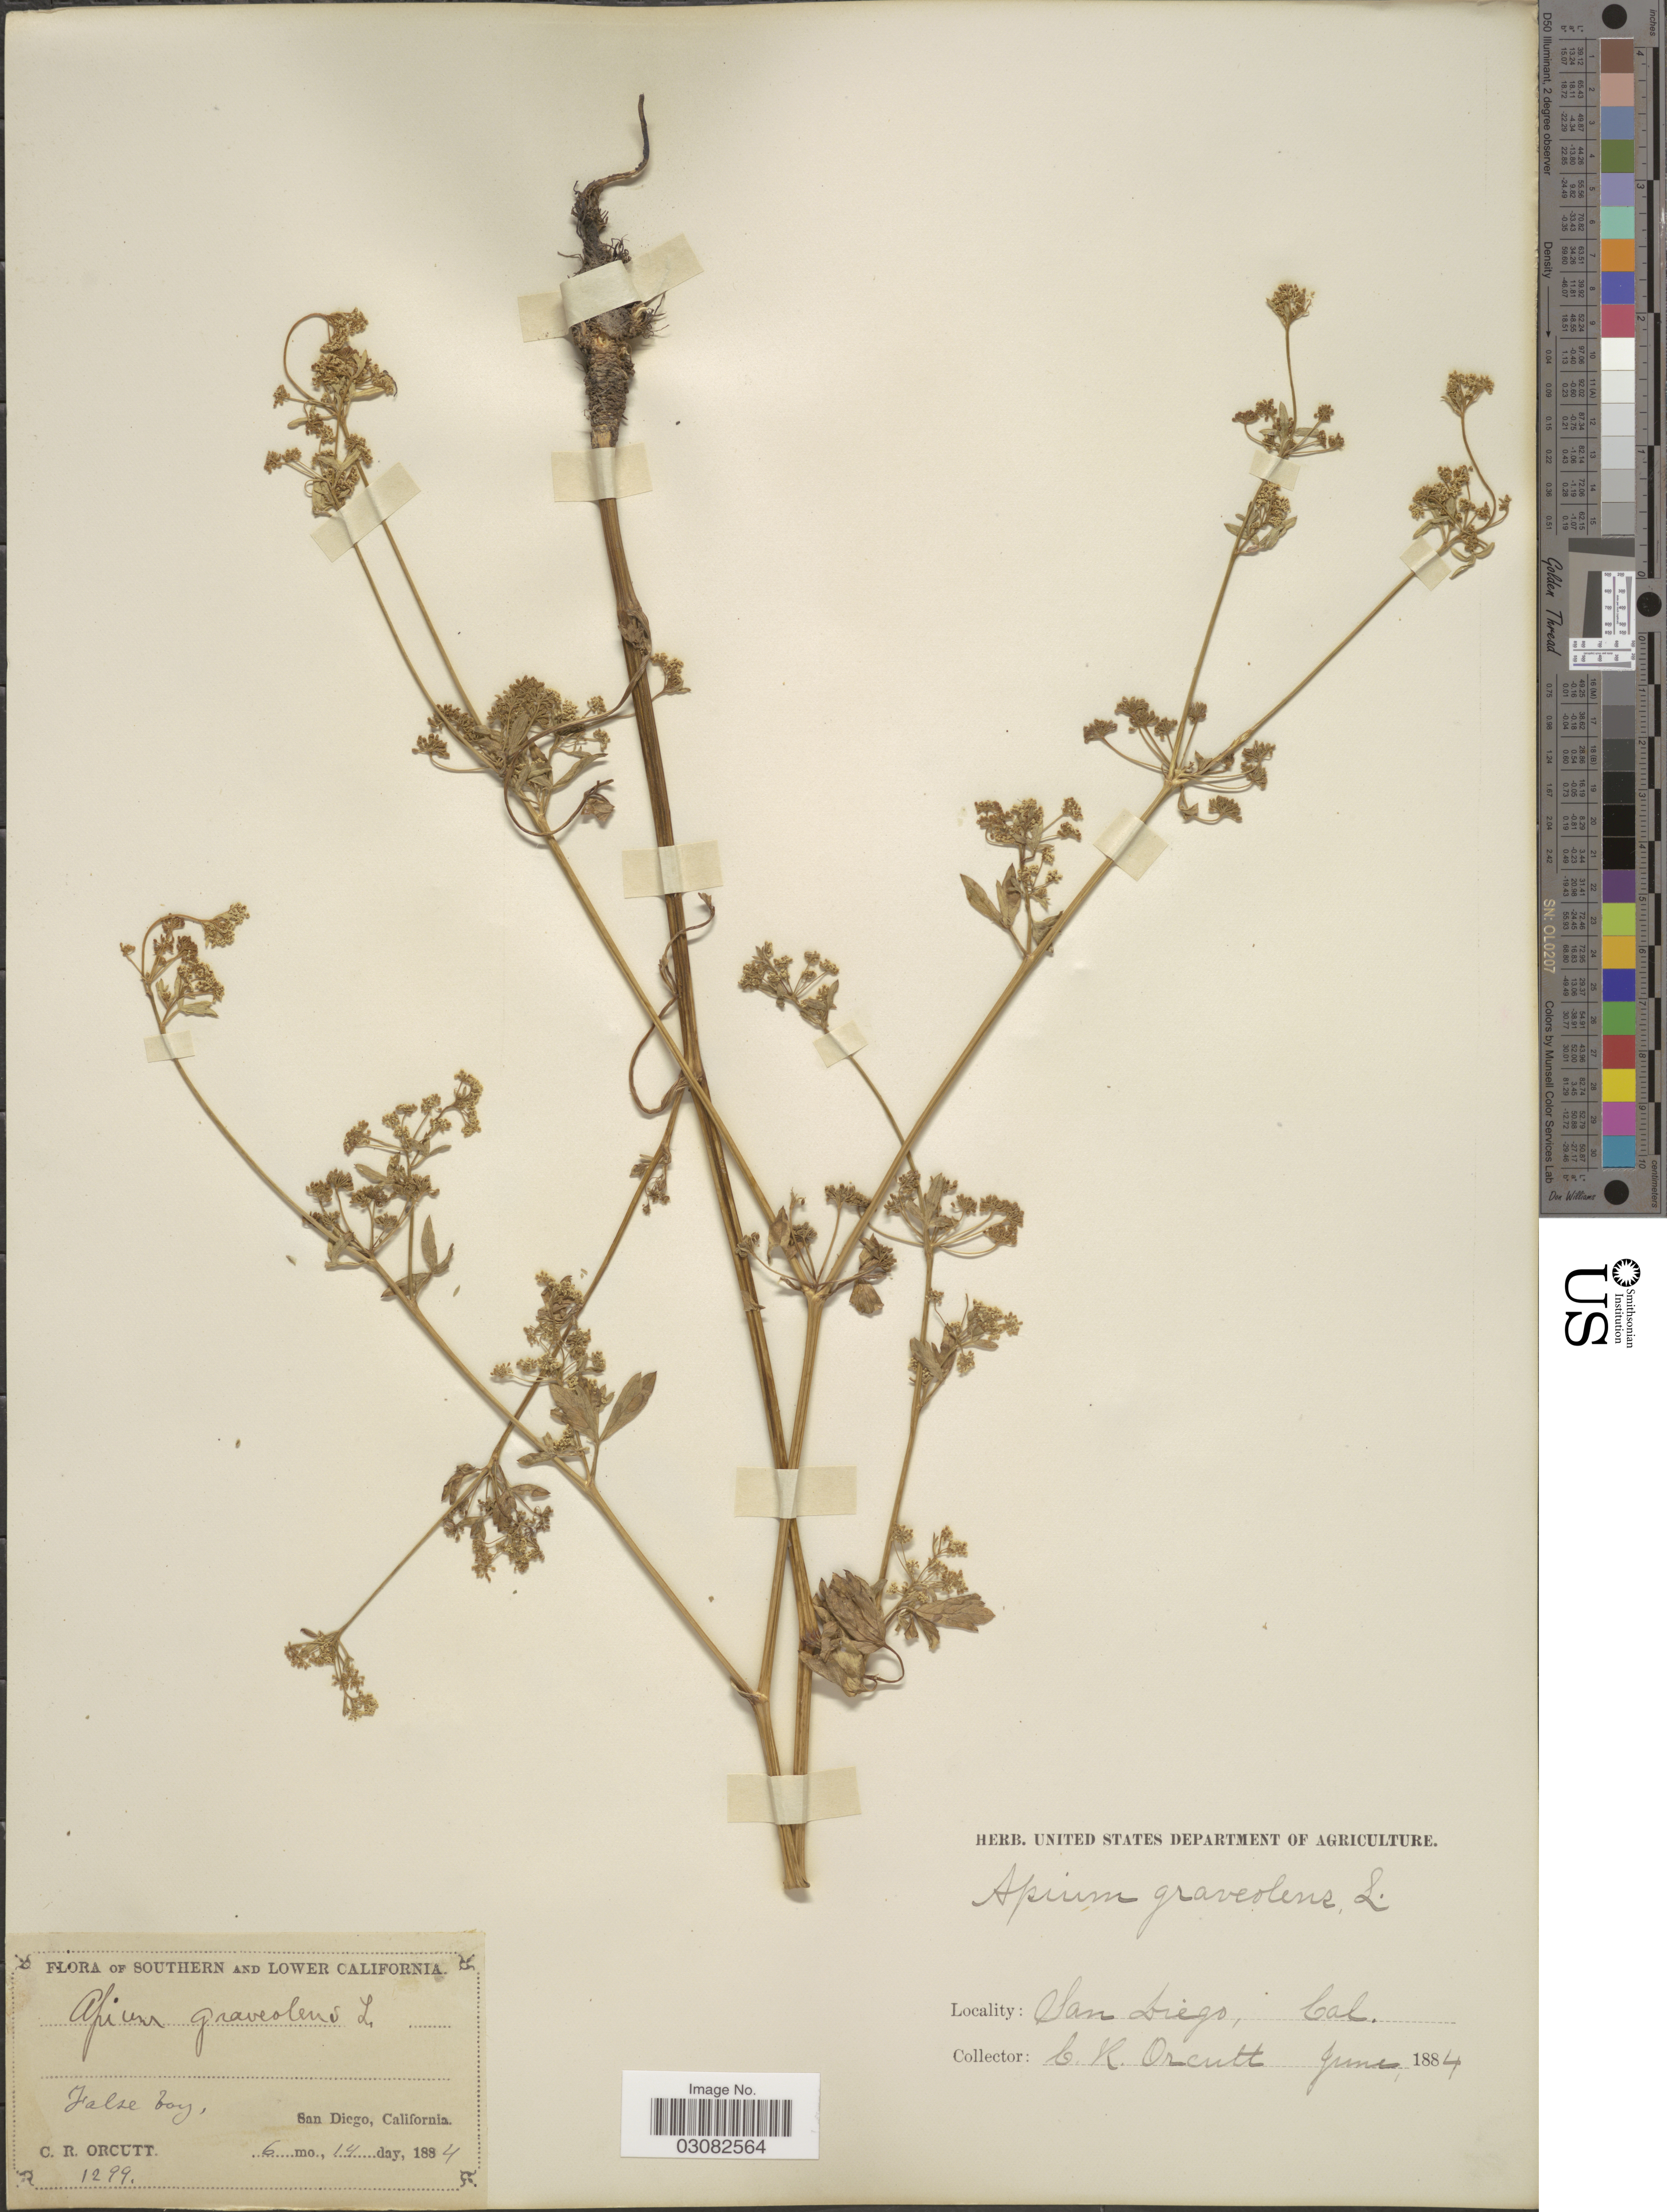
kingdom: Plantae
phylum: Tracheophyta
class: Magnoliopsida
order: Apiales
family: Apiaceae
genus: Apium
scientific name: Apium graveolens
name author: L.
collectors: C. R. Orcutt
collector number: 1299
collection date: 1884-06-14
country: United States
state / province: California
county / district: San Diego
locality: Southern and Lower California. False bay, San Diego, Cal.